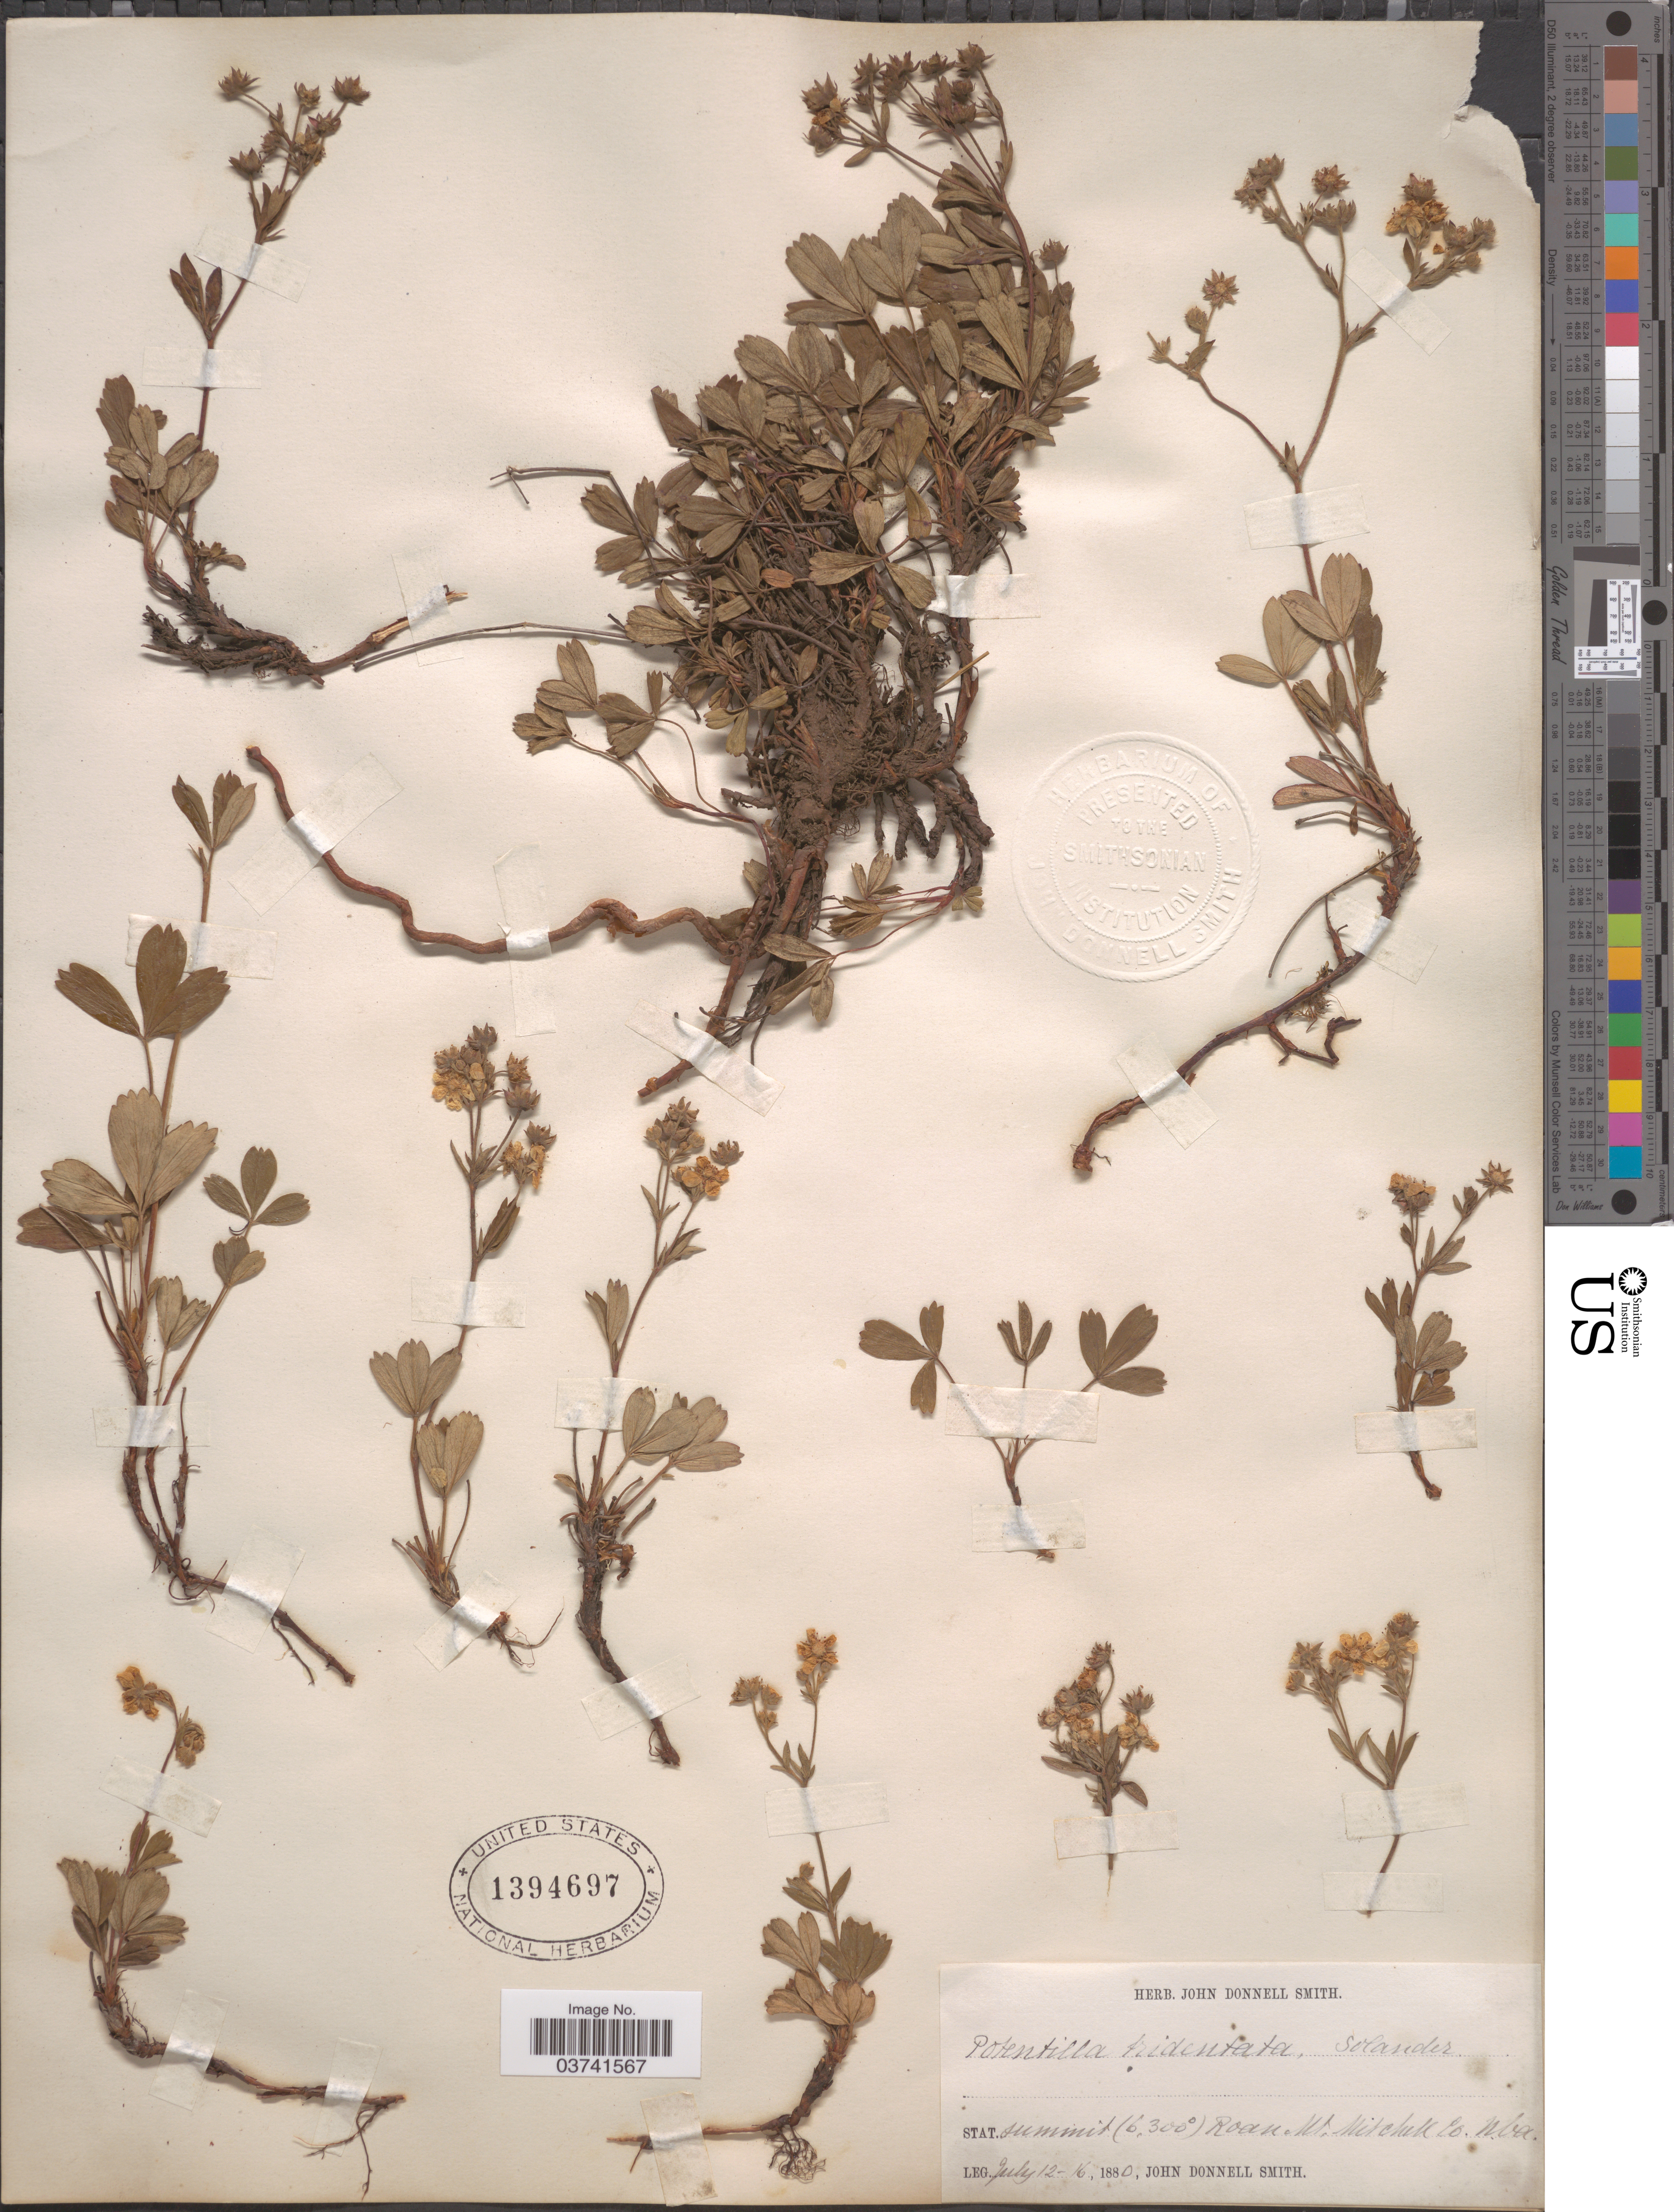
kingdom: Plantae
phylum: Tracheophyta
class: Magnoliopsida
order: Rosales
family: Rosaceae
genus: Potentilla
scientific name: Potentilla tridentata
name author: Aiton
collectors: J. Donnell Smith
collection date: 1880-07-12/1880-07-16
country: United States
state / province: North Carolina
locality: Stat. summit Roan Mt., Mitchell Co.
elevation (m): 1920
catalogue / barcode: US 1394697